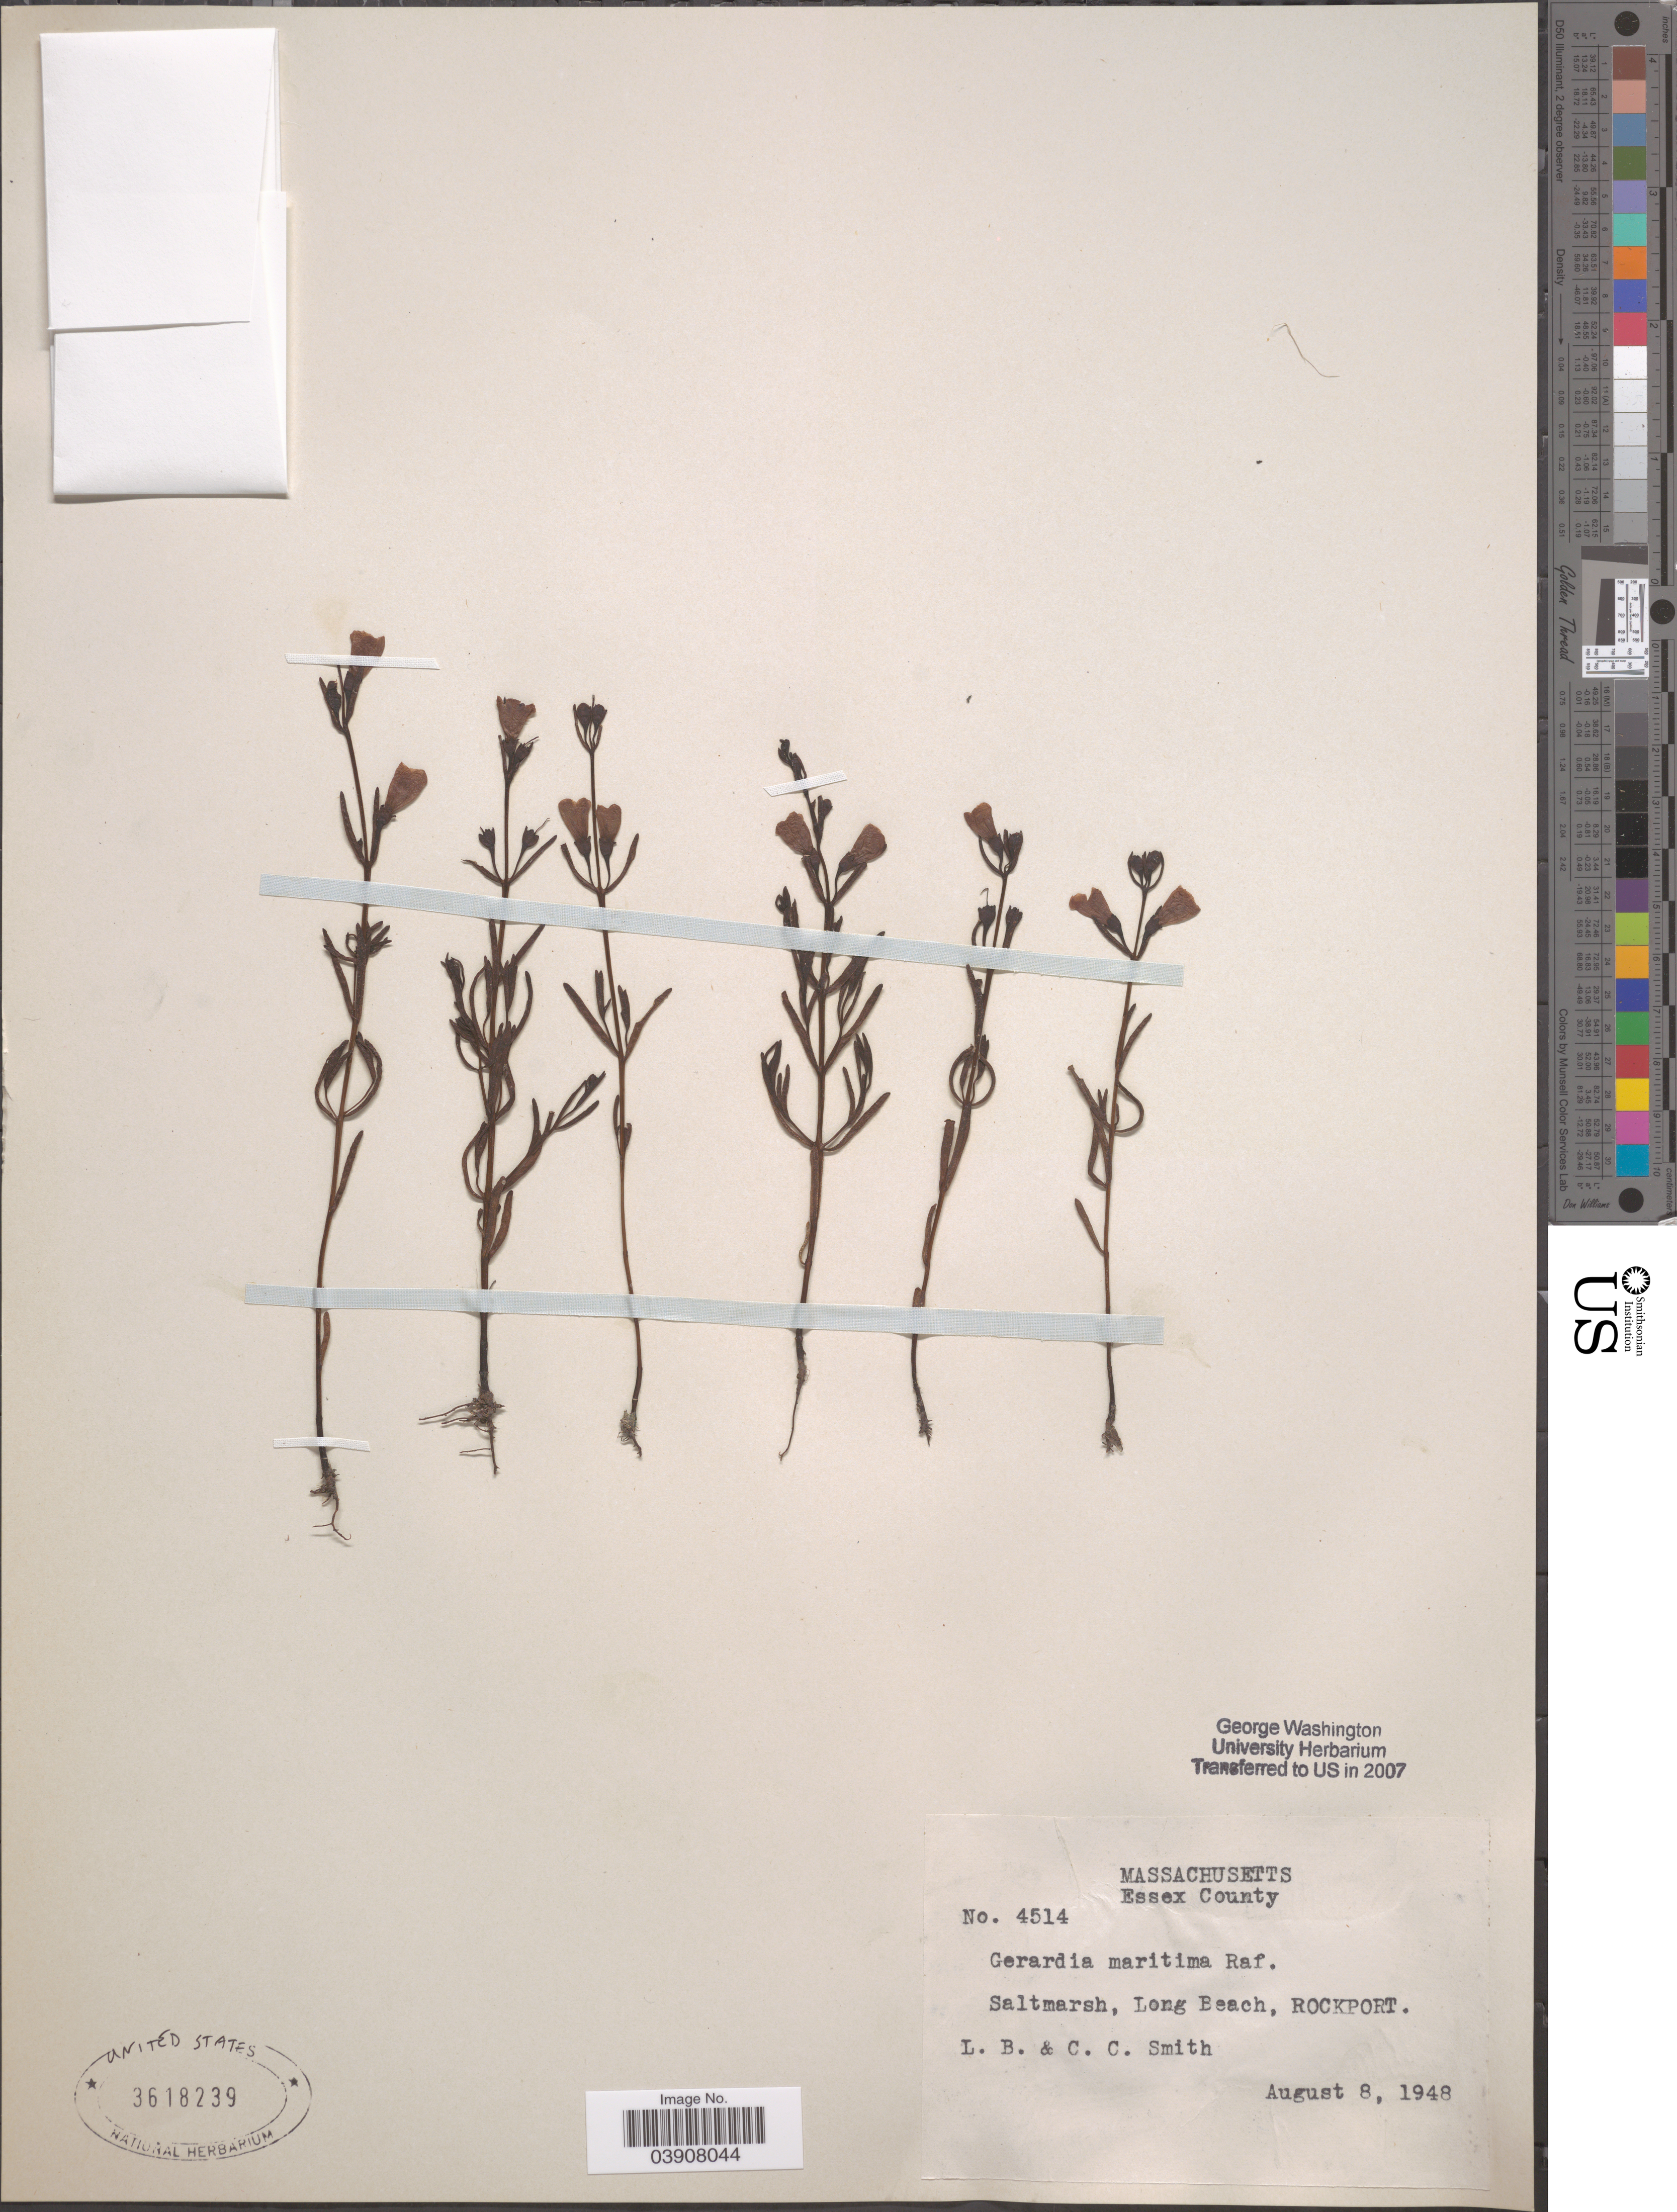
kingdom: Plantae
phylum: Tracheophyta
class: Magnoliopsida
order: Lamiales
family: Orobanchaceae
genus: Agalinis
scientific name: Agalinis maritima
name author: (Raf.) Raf.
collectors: L. Smith & C. C. Smith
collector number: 4514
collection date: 1948-08-08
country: United States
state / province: Massachusetts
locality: Essex County. Saltmarsh, Long Beach, Rockport.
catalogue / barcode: US 3618239